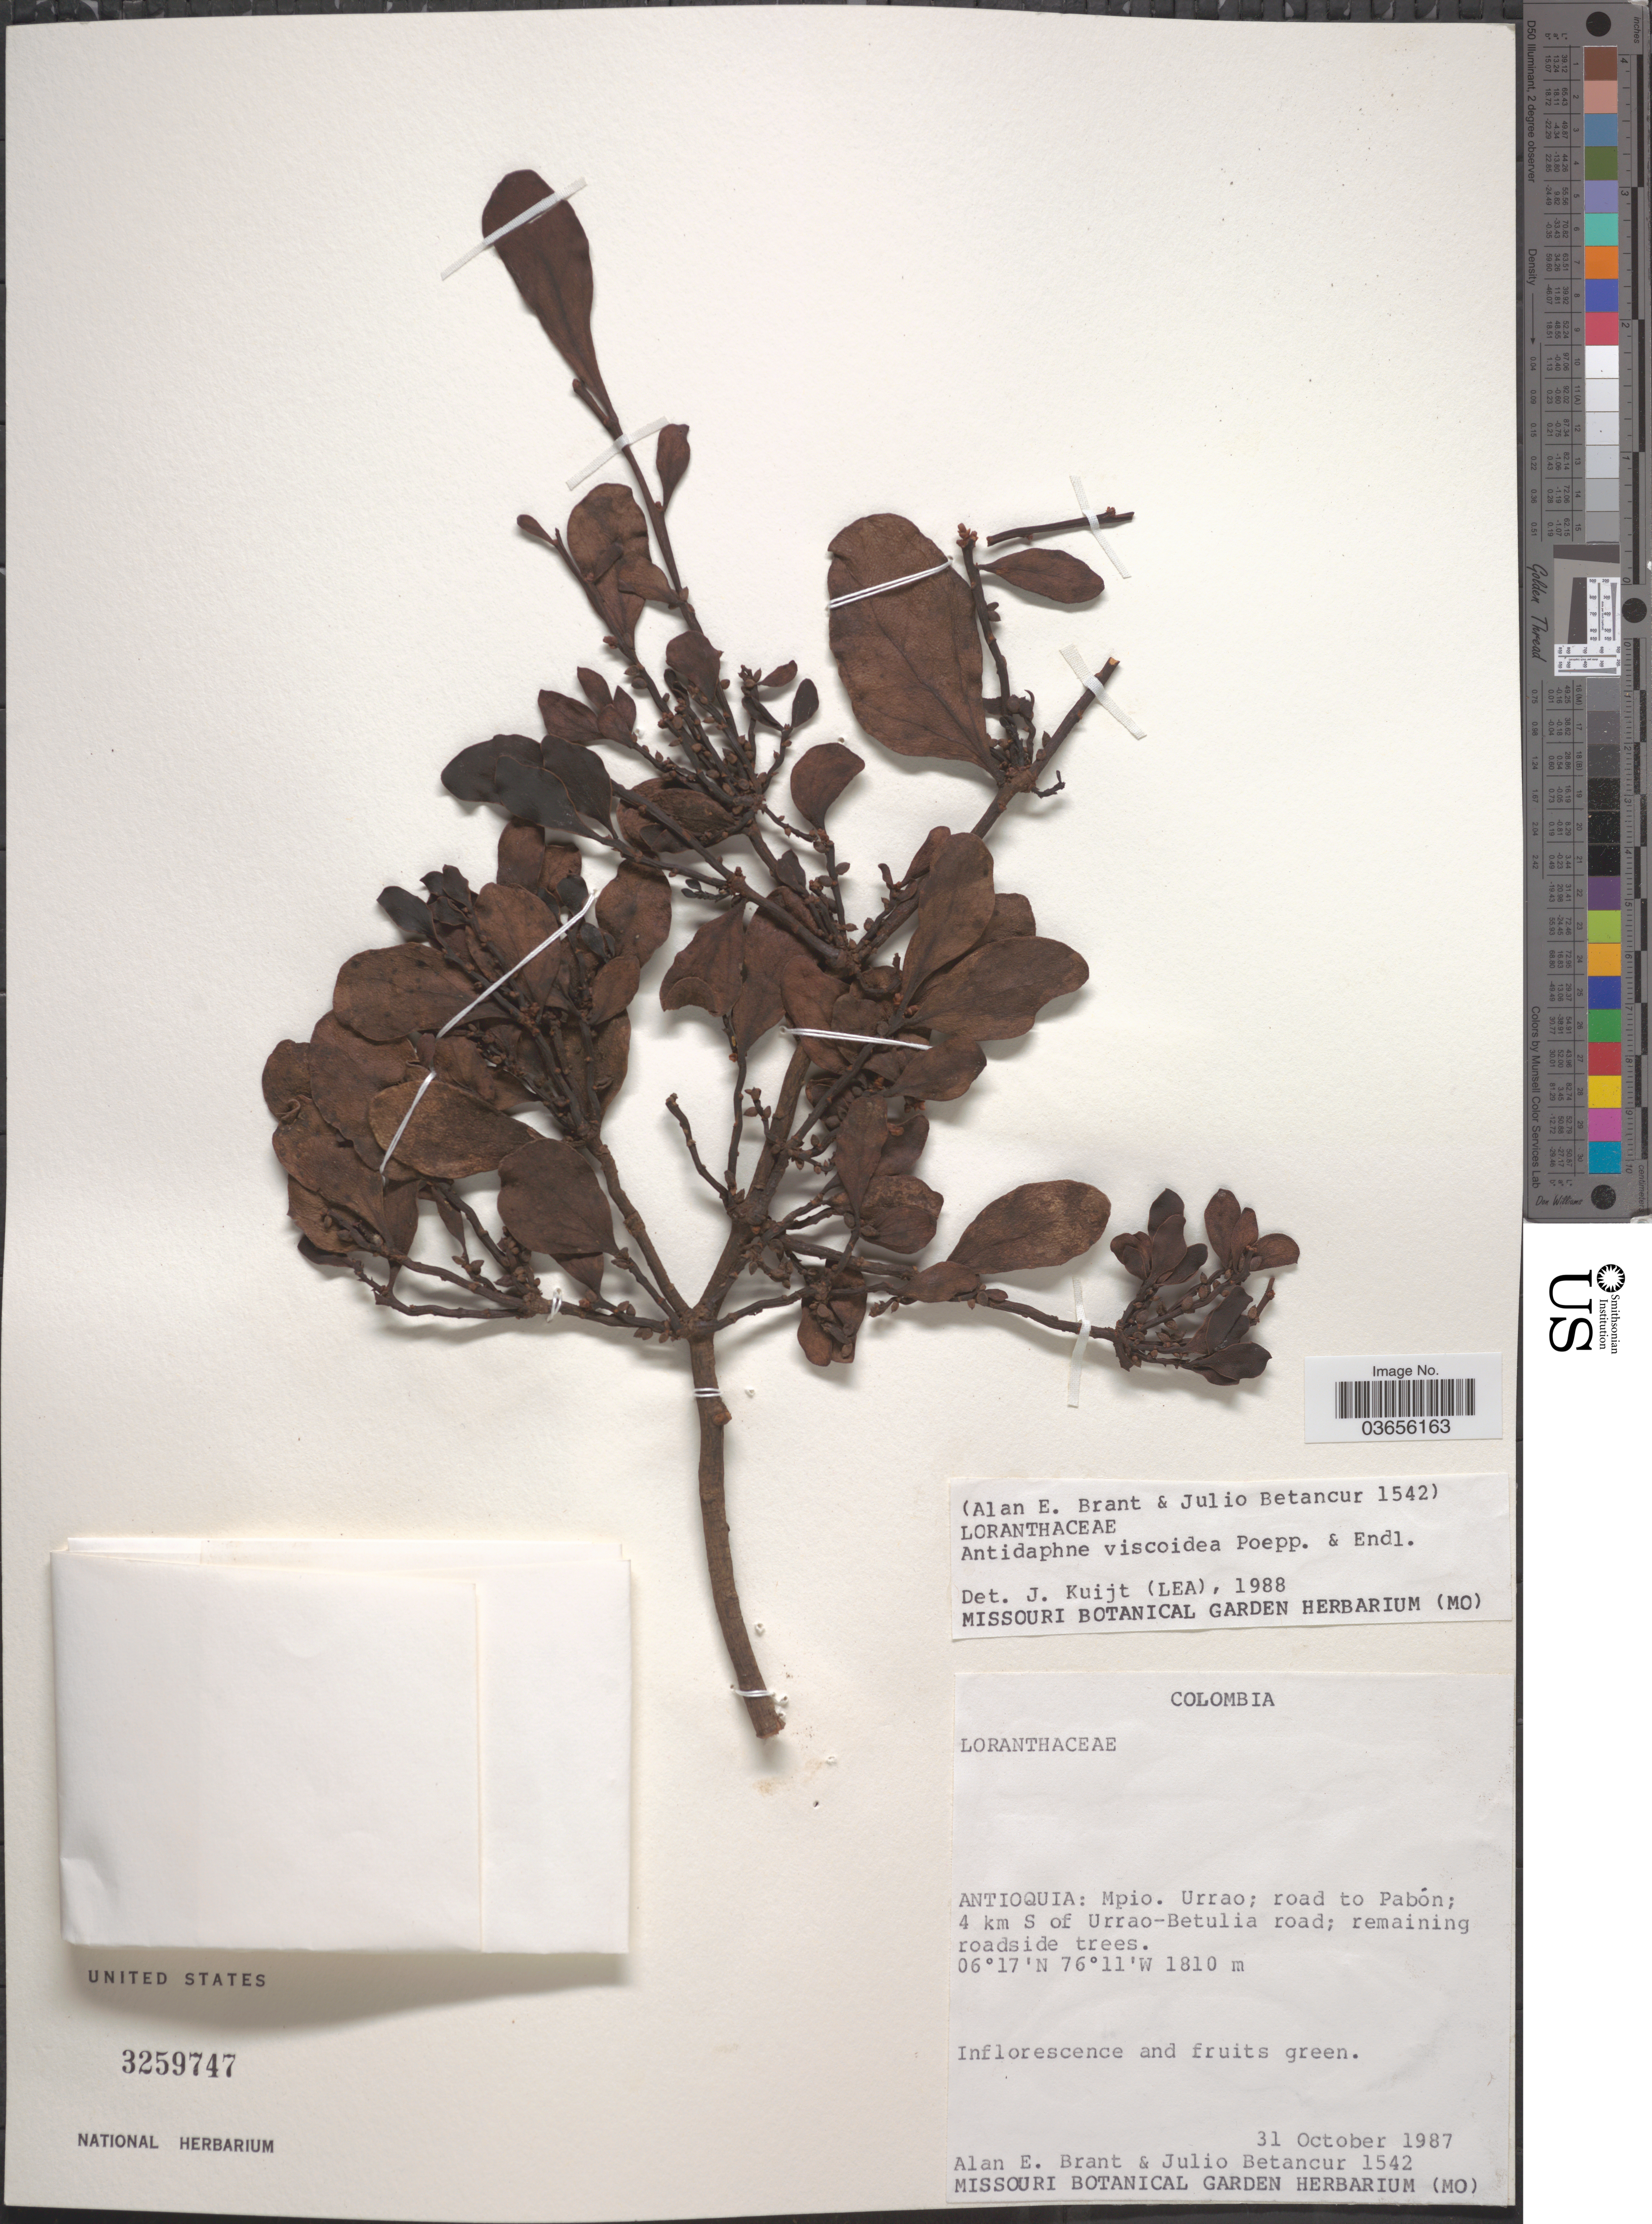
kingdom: Plantae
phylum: Tracheophyta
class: Magnoliopsida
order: Santalales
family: Santalaceae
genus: Antidaphne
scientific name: Antidaphne viscoidea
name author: Poepp. & Endl.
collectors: A. Brant & J. Betancur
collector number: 1542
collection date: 1987-10-31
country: Colombia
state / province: Antioquia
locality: Mpio. Urrao; road to Pabón; 4 km S of Urrao-Betulia road.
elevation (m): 1810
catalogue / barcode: US 3259747